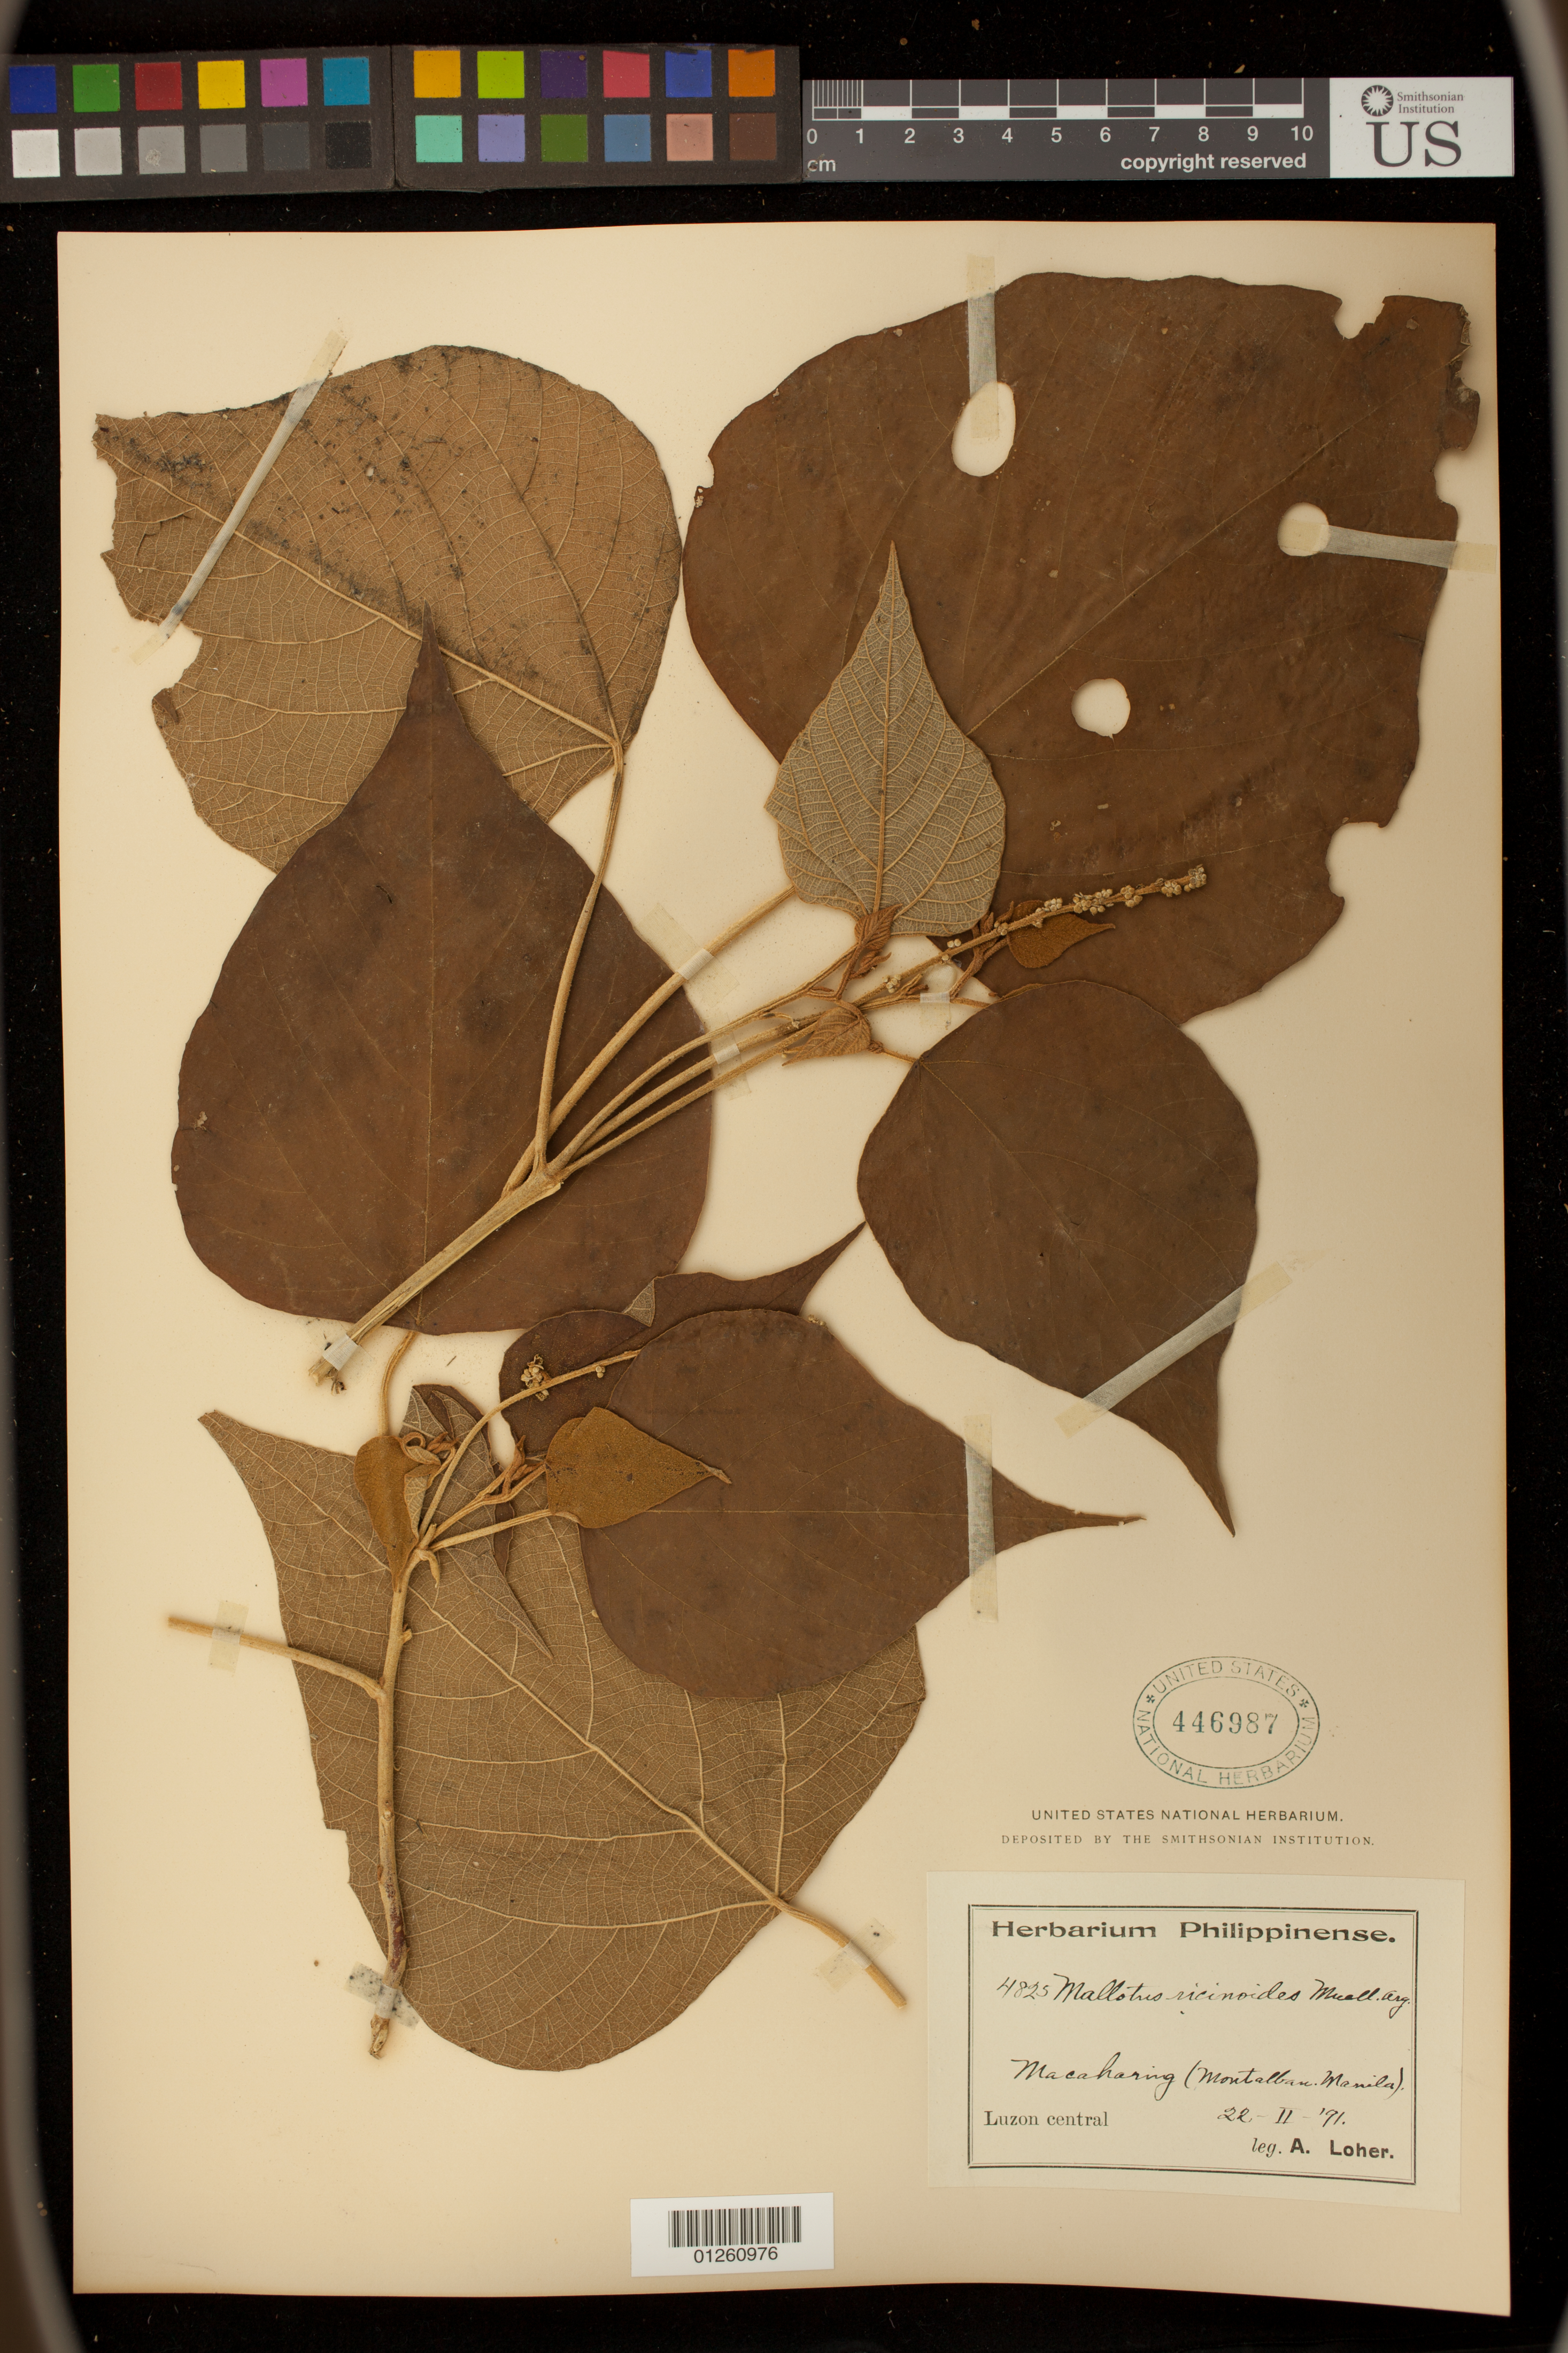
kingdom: Plantae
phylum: Tracheophyta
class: Magnoliopsida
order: Malpighiales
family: Euphorbiaceae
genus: Mallotus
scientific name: Mallotus ricinoides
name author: (Pers.) Müll. Arg.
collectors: A. Loher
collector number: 4825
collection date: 1891-02-22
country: Philippines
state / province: Calabarzon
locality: Macaharing (Montalban. Manila)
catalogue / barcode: US 446987